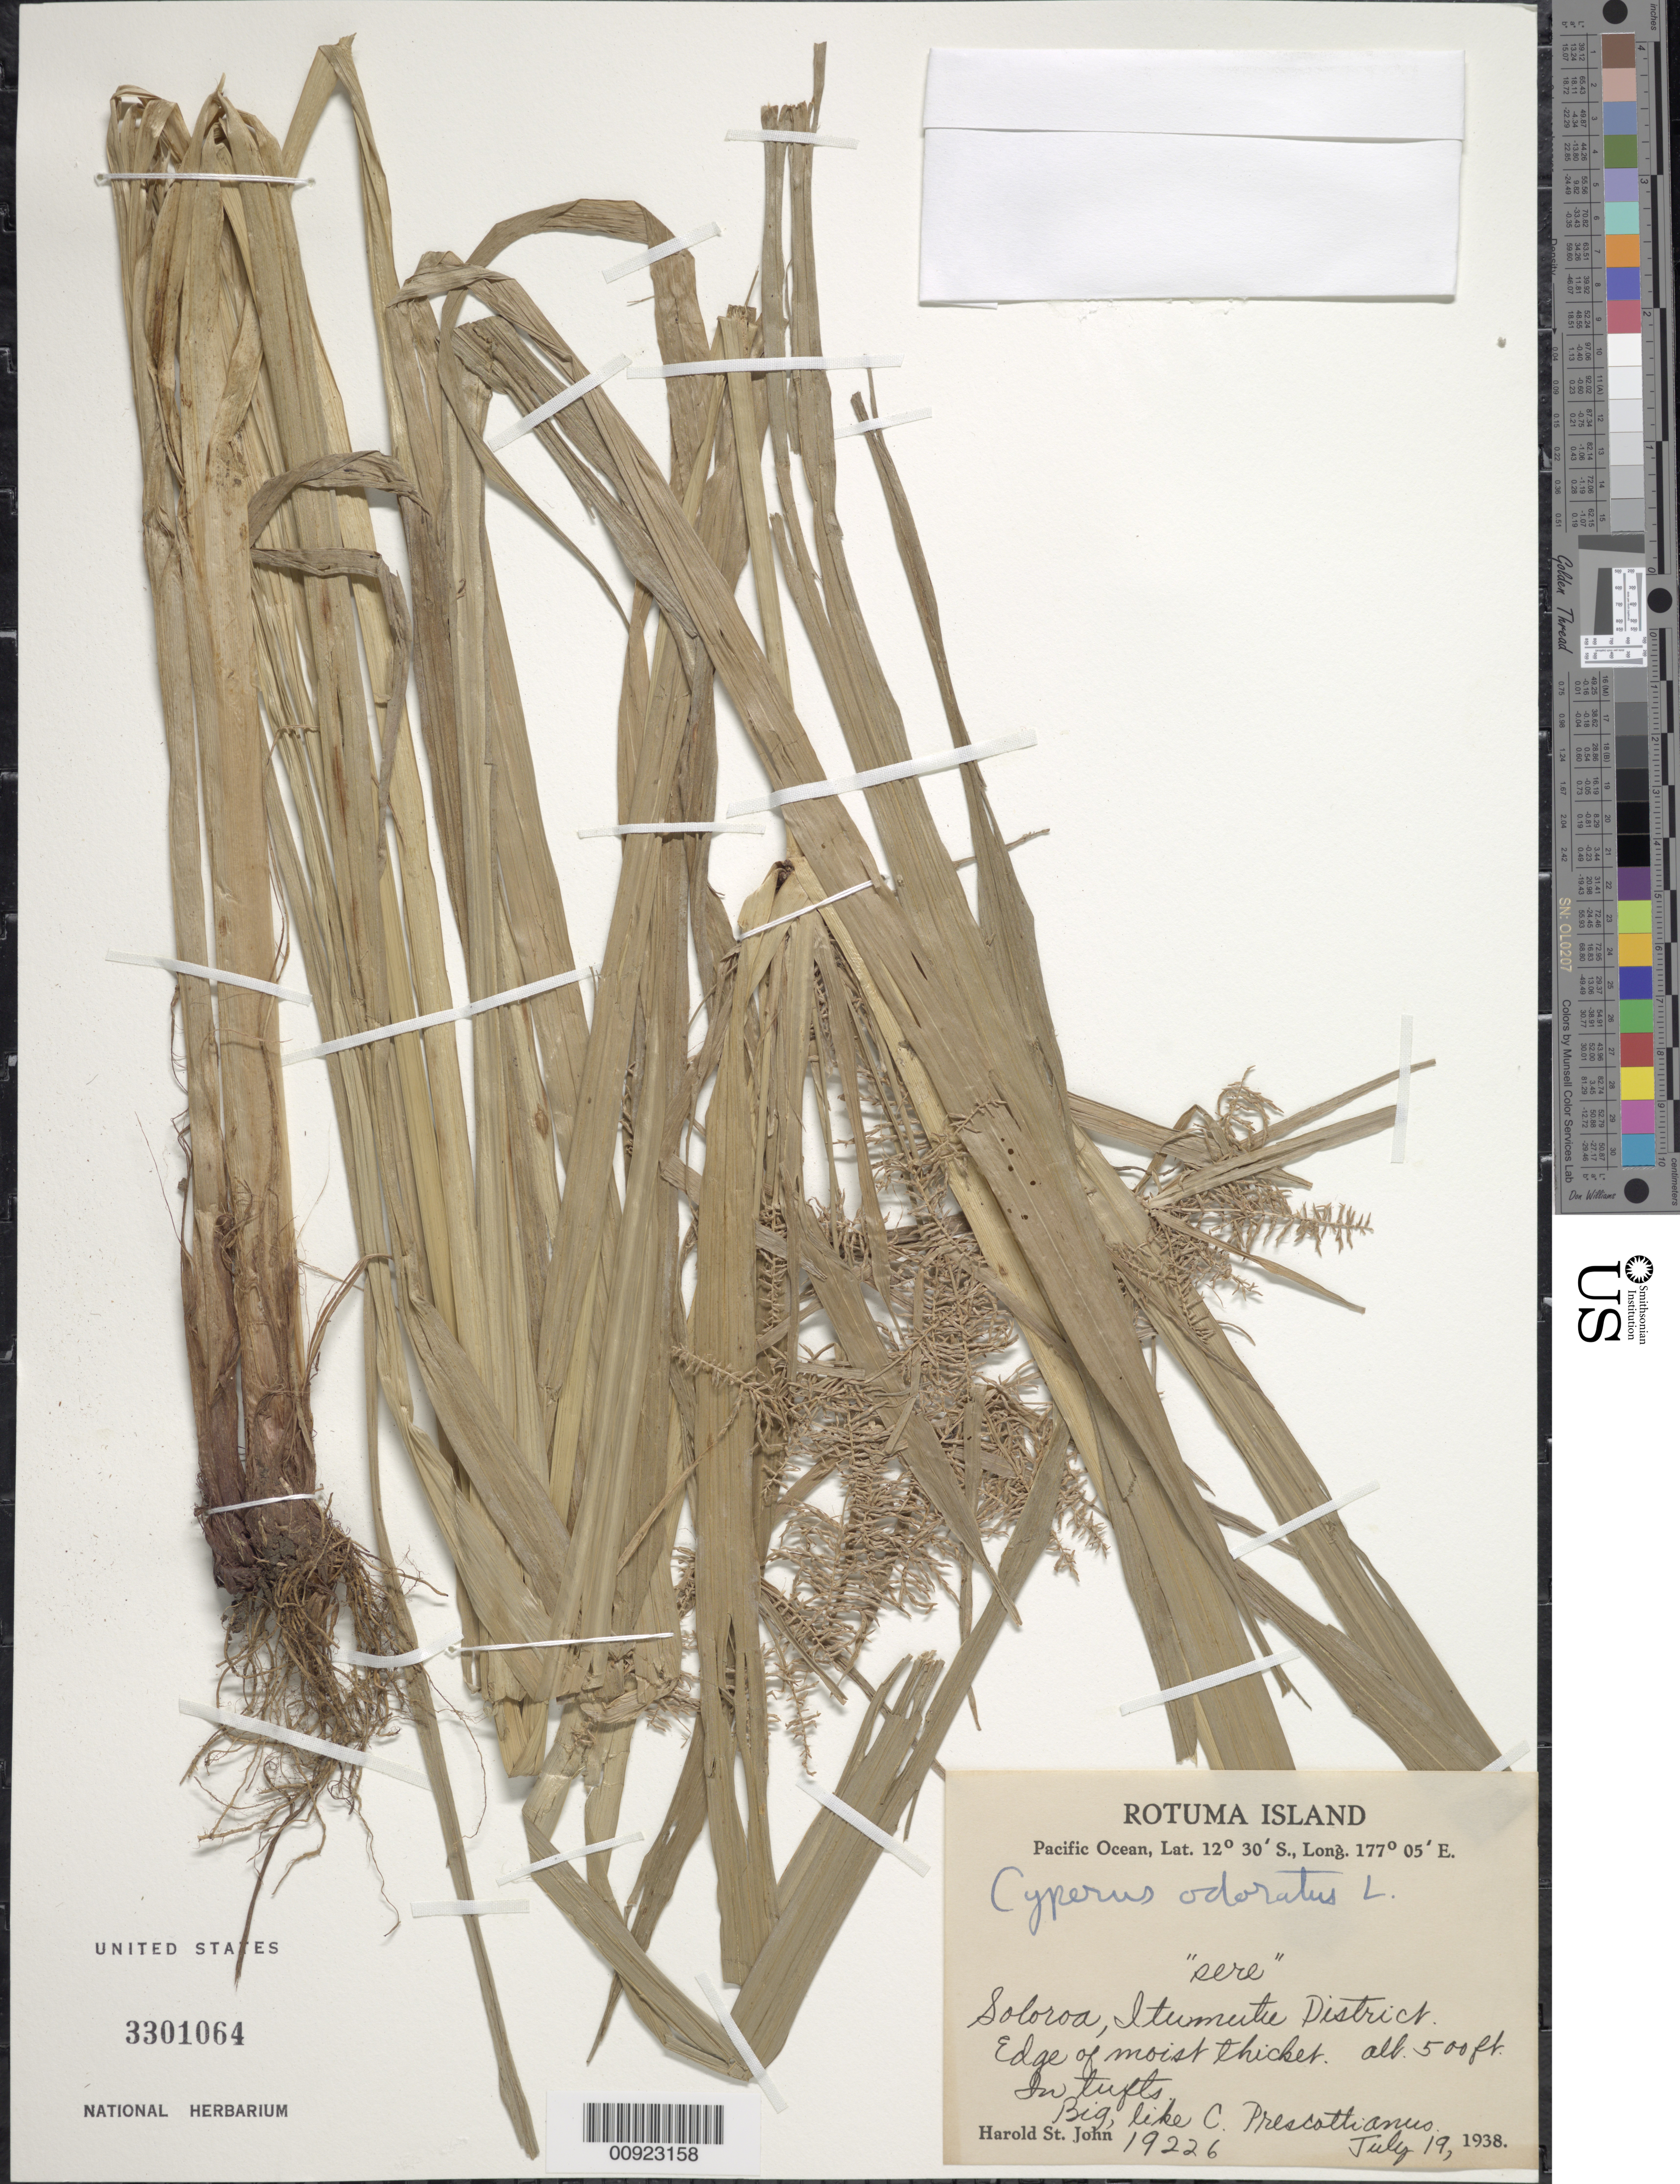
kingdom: Plantae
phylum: Tracheophyta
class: Liliopsida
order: Poales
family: Cyperaceae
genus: Cyperus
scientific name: Cyperus odoratus var. odoratus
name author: L.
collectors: H. St. John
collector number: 19226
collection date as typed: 19 Jul 1938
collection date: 1938-07-19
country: Fiji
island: Rotuma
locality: Soloroa, Itumutie District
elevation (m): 152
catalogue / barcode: US 3301064